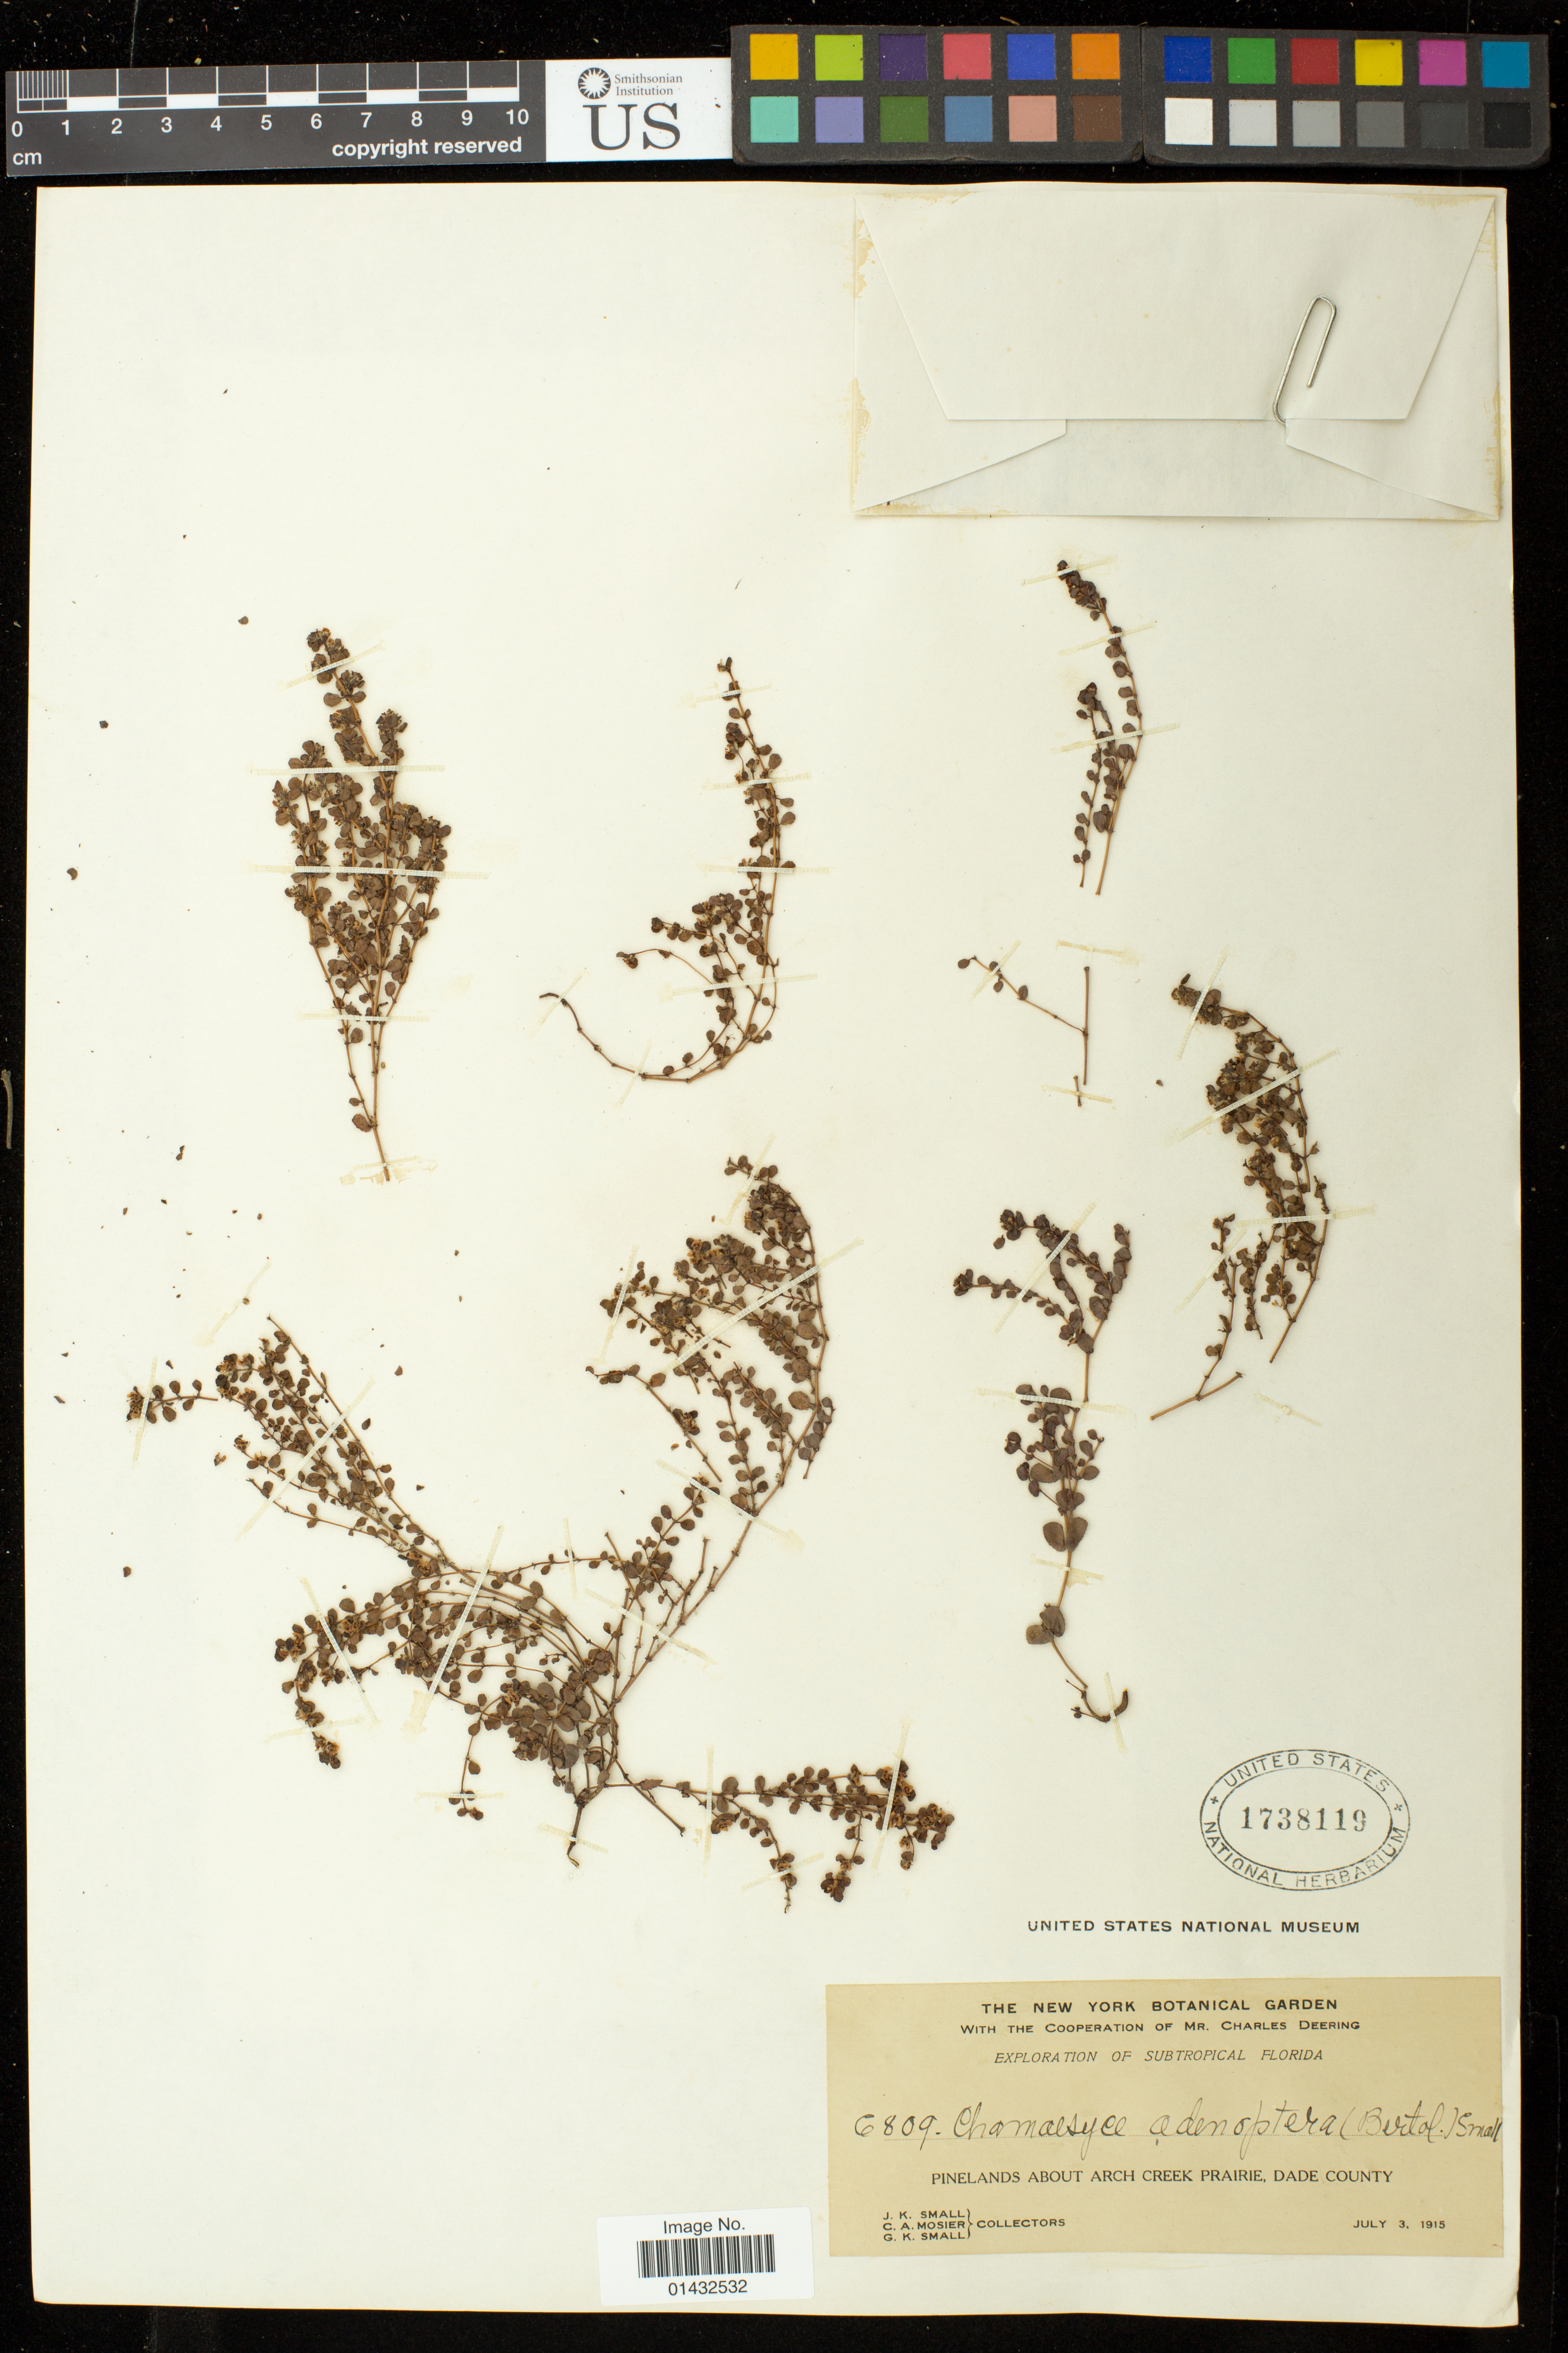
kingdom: Plantae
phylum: Tracheophyta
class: Magnoliopsida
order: Malpighiales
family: Euphorbiaceae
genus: Euphorbia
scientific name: Euphorbia adenoptera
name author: Bertol.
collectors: J. K. Small, C. A. Mosier & G. K. Small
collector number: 6809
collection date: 1915-07-03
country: United States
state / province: Florida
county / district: Miami-Dade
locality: Arch Creek Prairie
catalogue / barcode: US 1738119